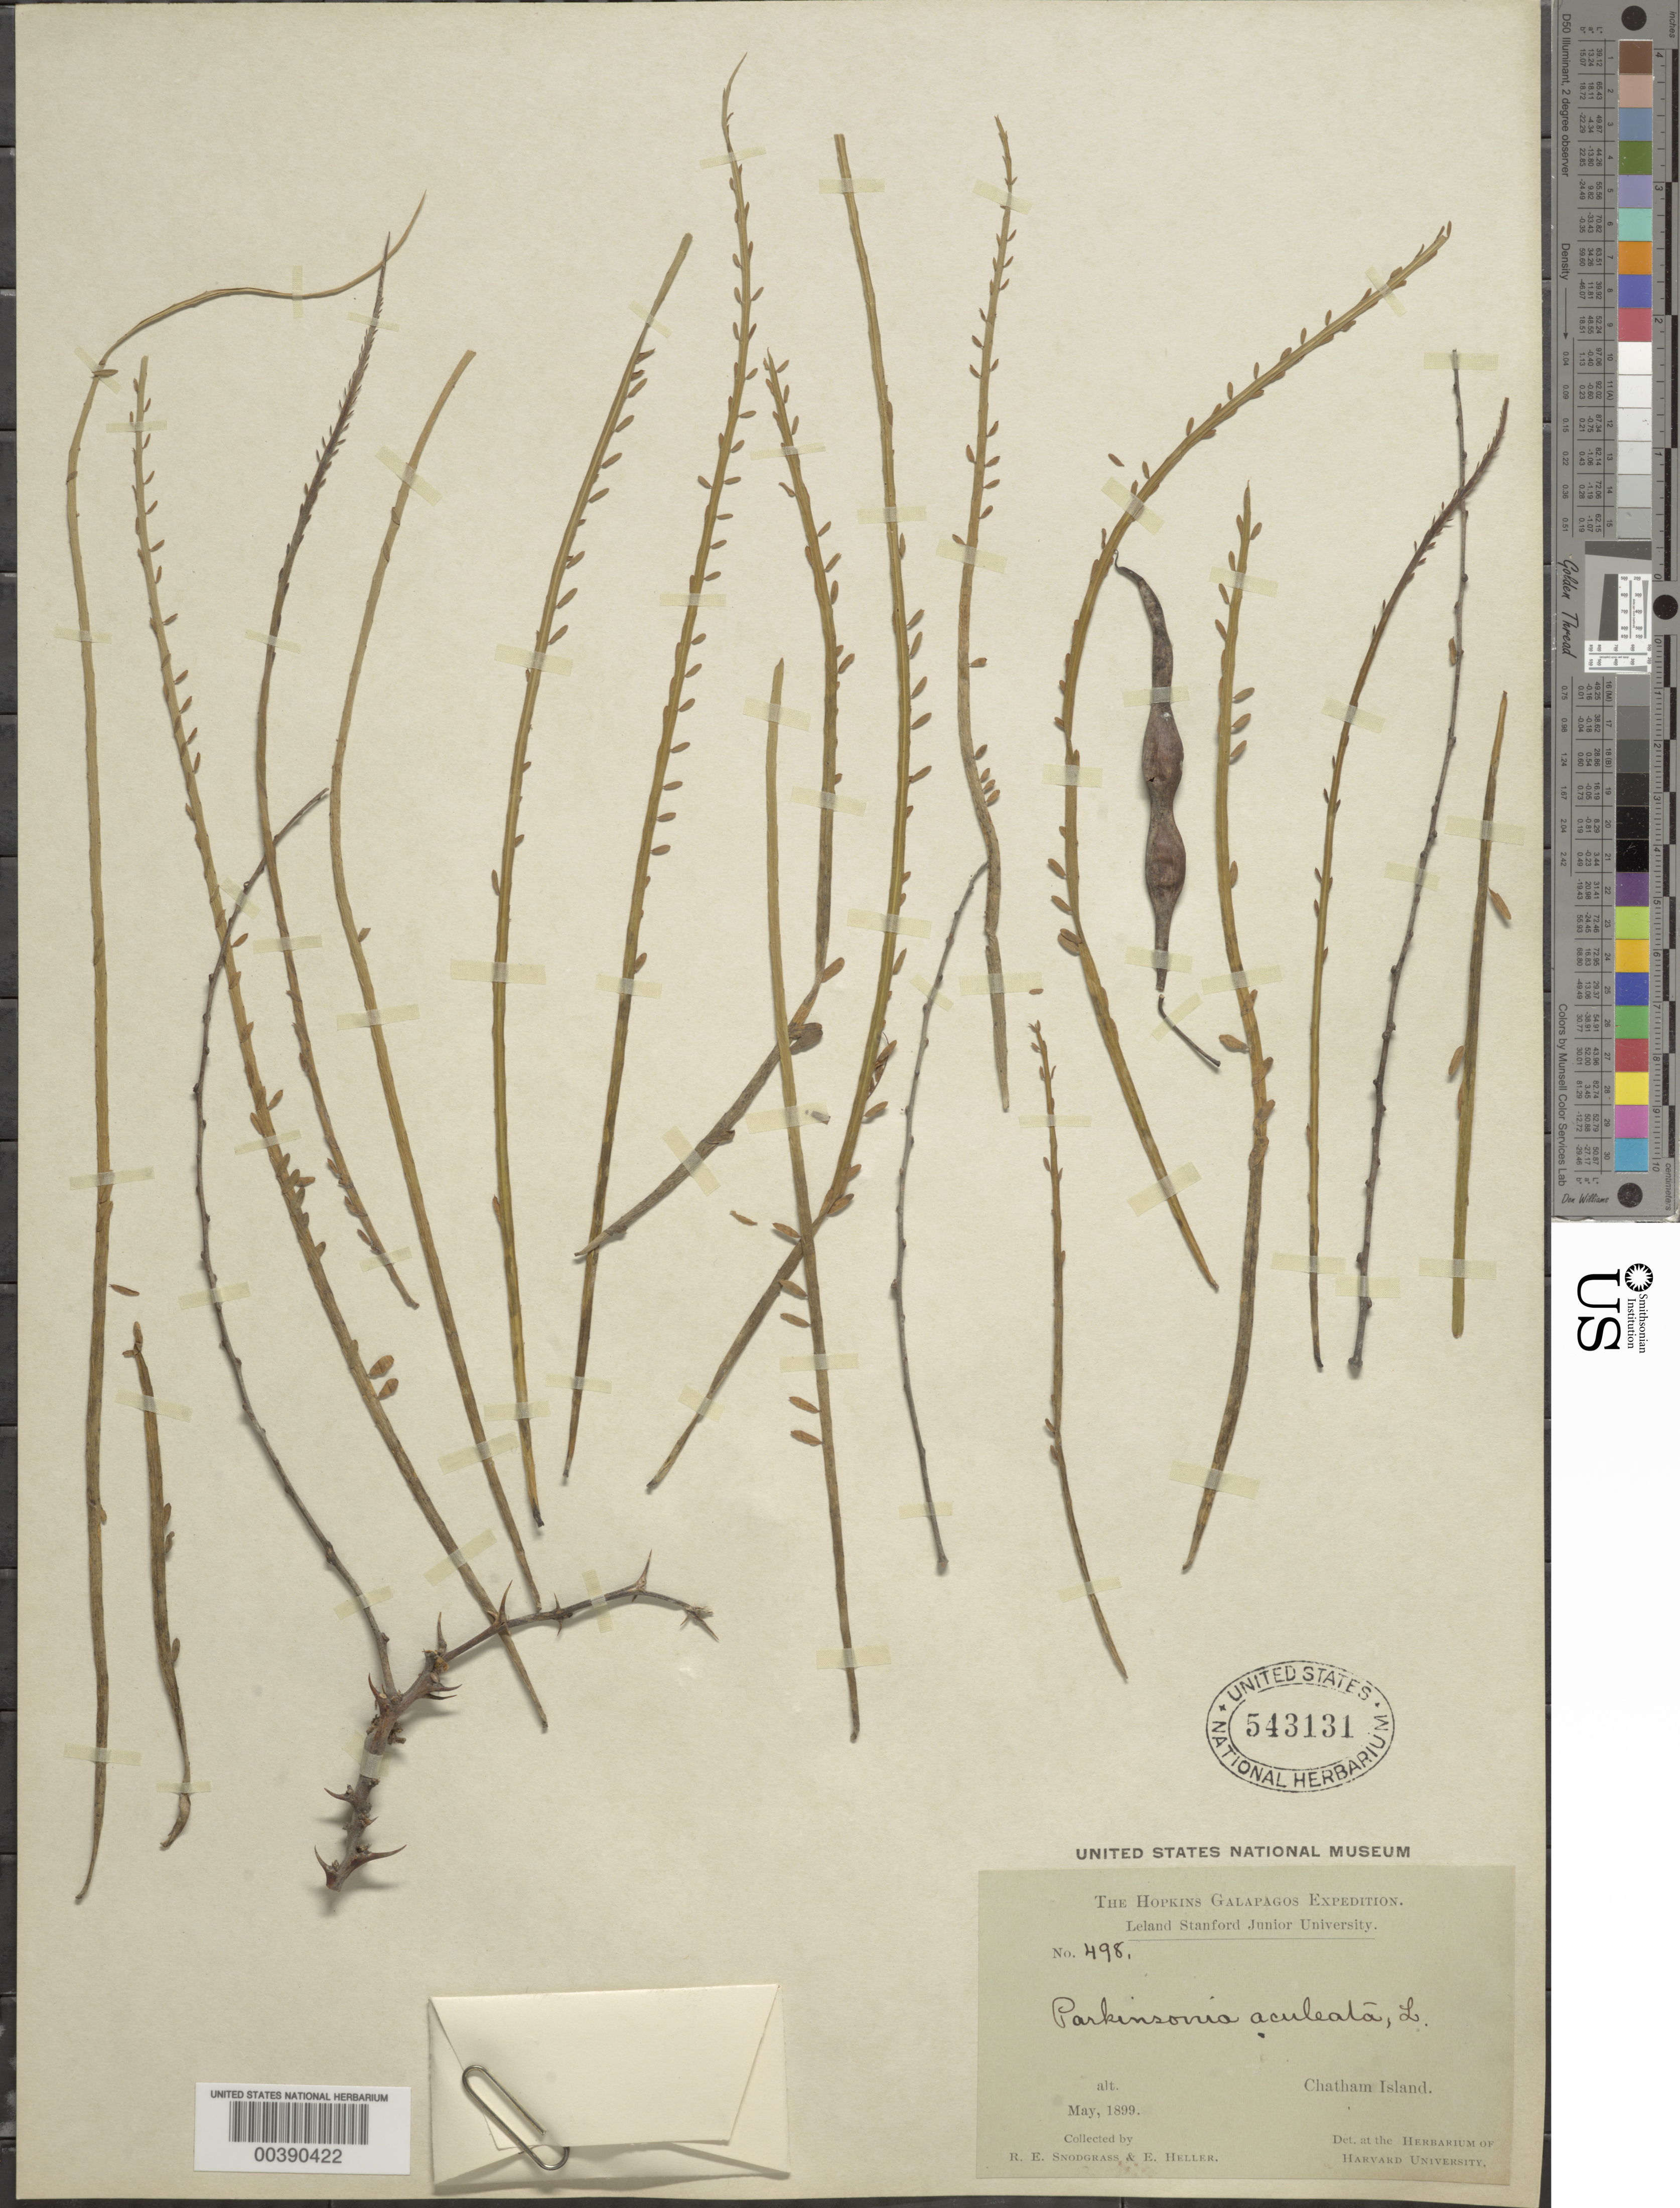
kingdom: Plantae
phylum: Tracheophyta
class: Magnoliopsida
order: Fabales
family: Fabaceae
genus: Parkinsonia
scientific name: Parkinsonia aculeata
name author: L.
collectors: R. E. Snodgrass & E. Heller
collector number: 498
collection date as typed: May 1899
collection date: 1899-05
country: Ecuador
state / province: Colón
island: San Cristóbal [Chatham]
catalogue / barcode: US 543131